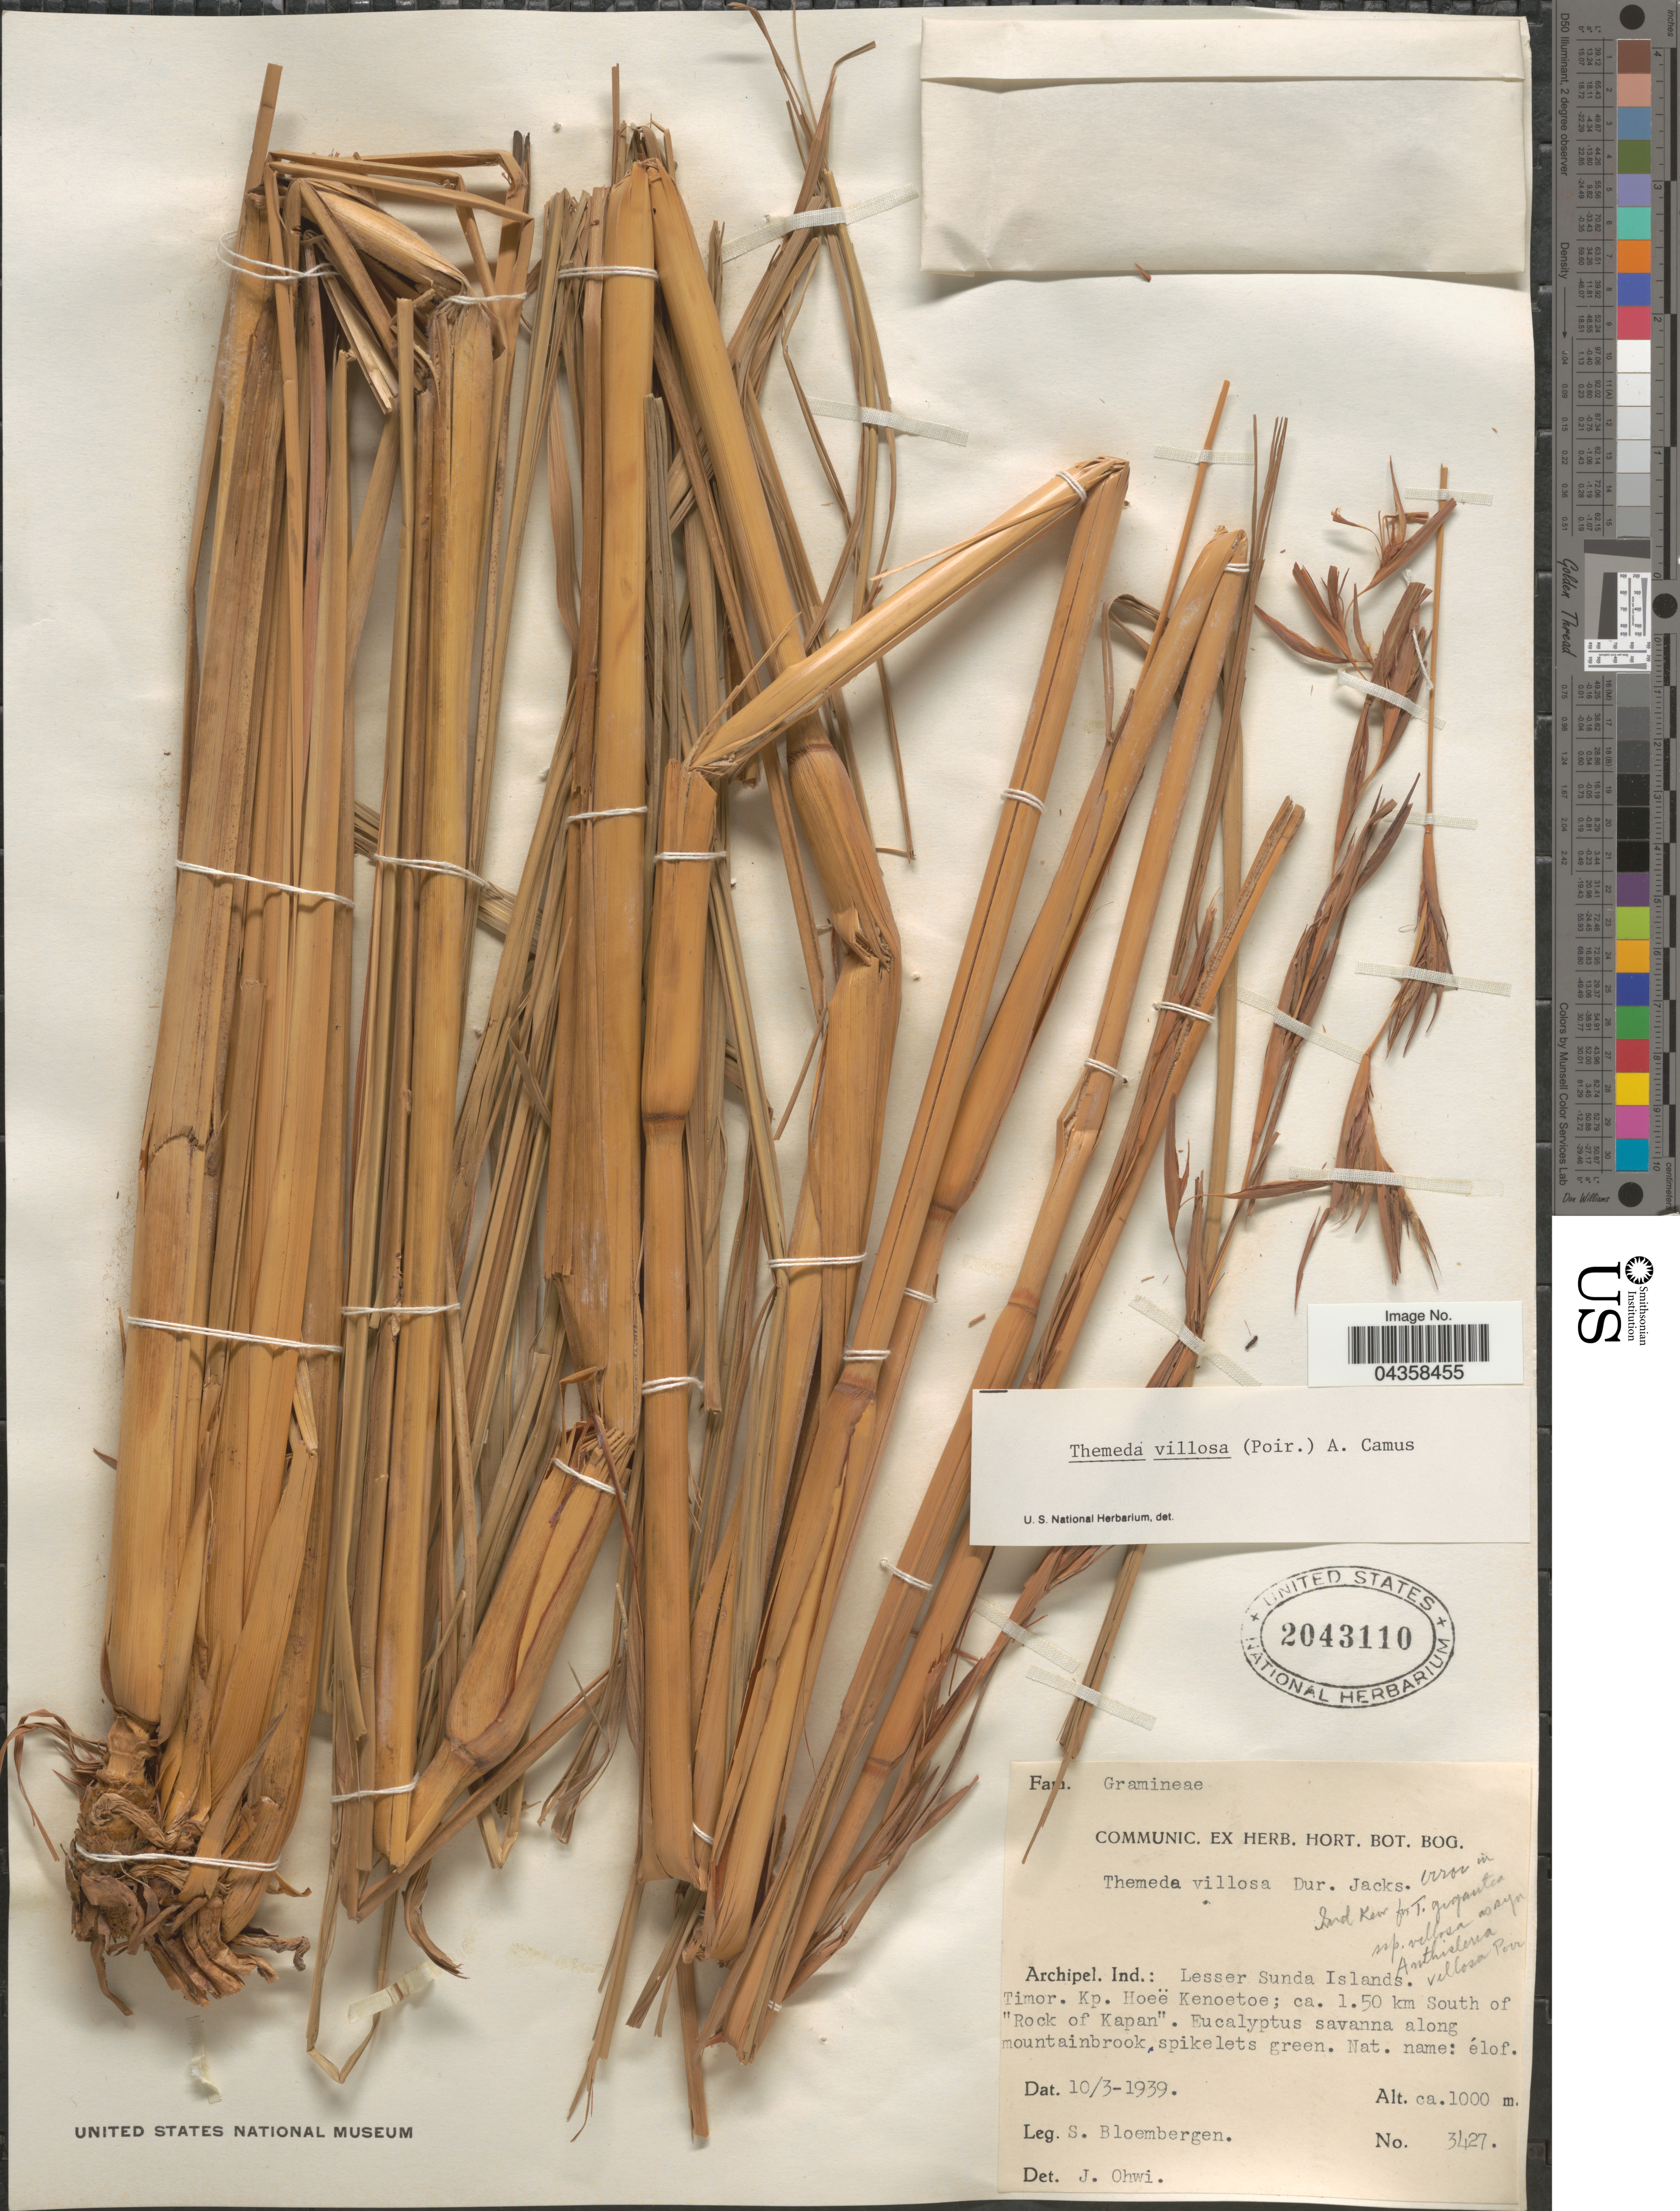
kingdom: Plantae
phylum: Tracheophyta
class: Liliopsida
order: Poales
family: Poaceae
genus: Themeda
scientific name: Themeda villosa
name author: (Lam.) A. Camus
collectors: S. Bloembergen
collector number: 3427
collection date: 1939-03-10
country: Indonesia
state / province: Nusa Tenggara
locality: Archipel. Ind.: Lesser Sunda Islands. Timor. Kp. Hoeë Kenoetoe; ca. 1.50 km South of "Rock of Kapan".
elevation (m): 1000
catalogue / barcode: US 2043110